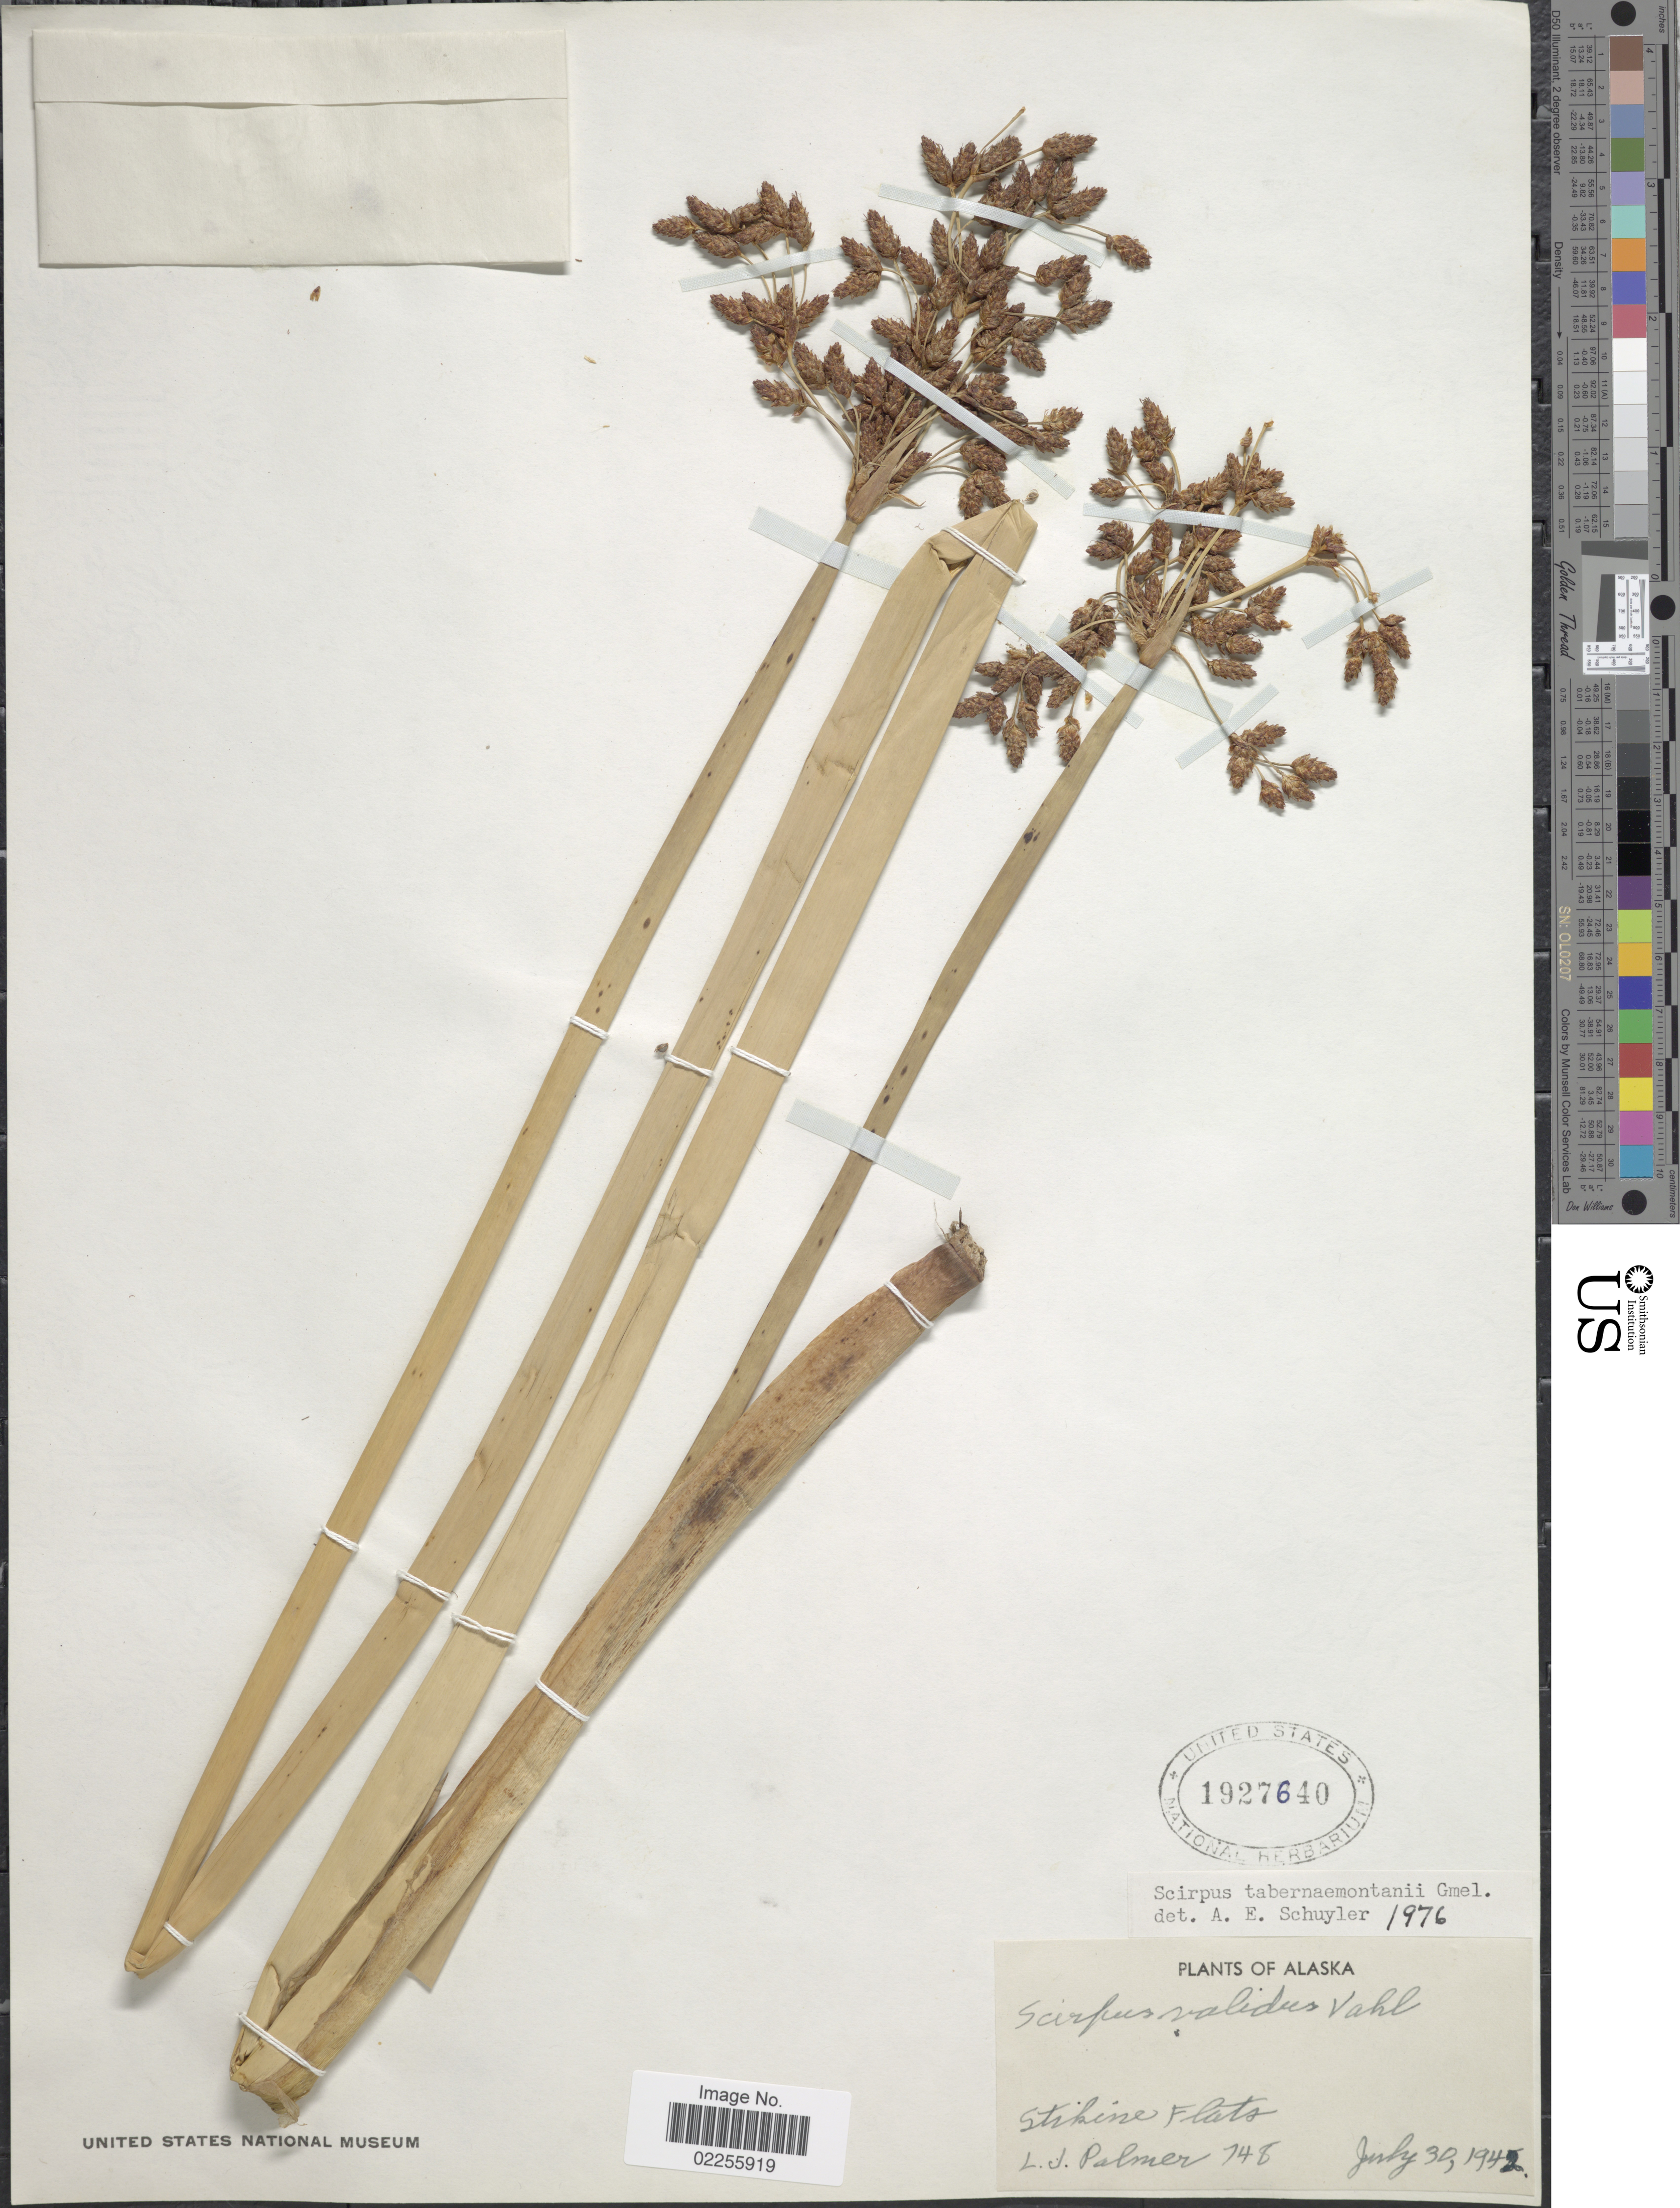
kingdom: Plantae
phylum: Tracheophyta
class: Liliopsida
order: Poales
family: Cyperaceae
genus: Schoenoplectus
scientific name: Schoenoplectus tabernaemontani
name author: (C.C. Gmel.) Palla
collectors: L. J. Palmer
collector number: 748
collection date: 1942-07-30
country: United States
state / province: Alaska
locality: Stikine Flats.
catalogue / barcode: US 1927640